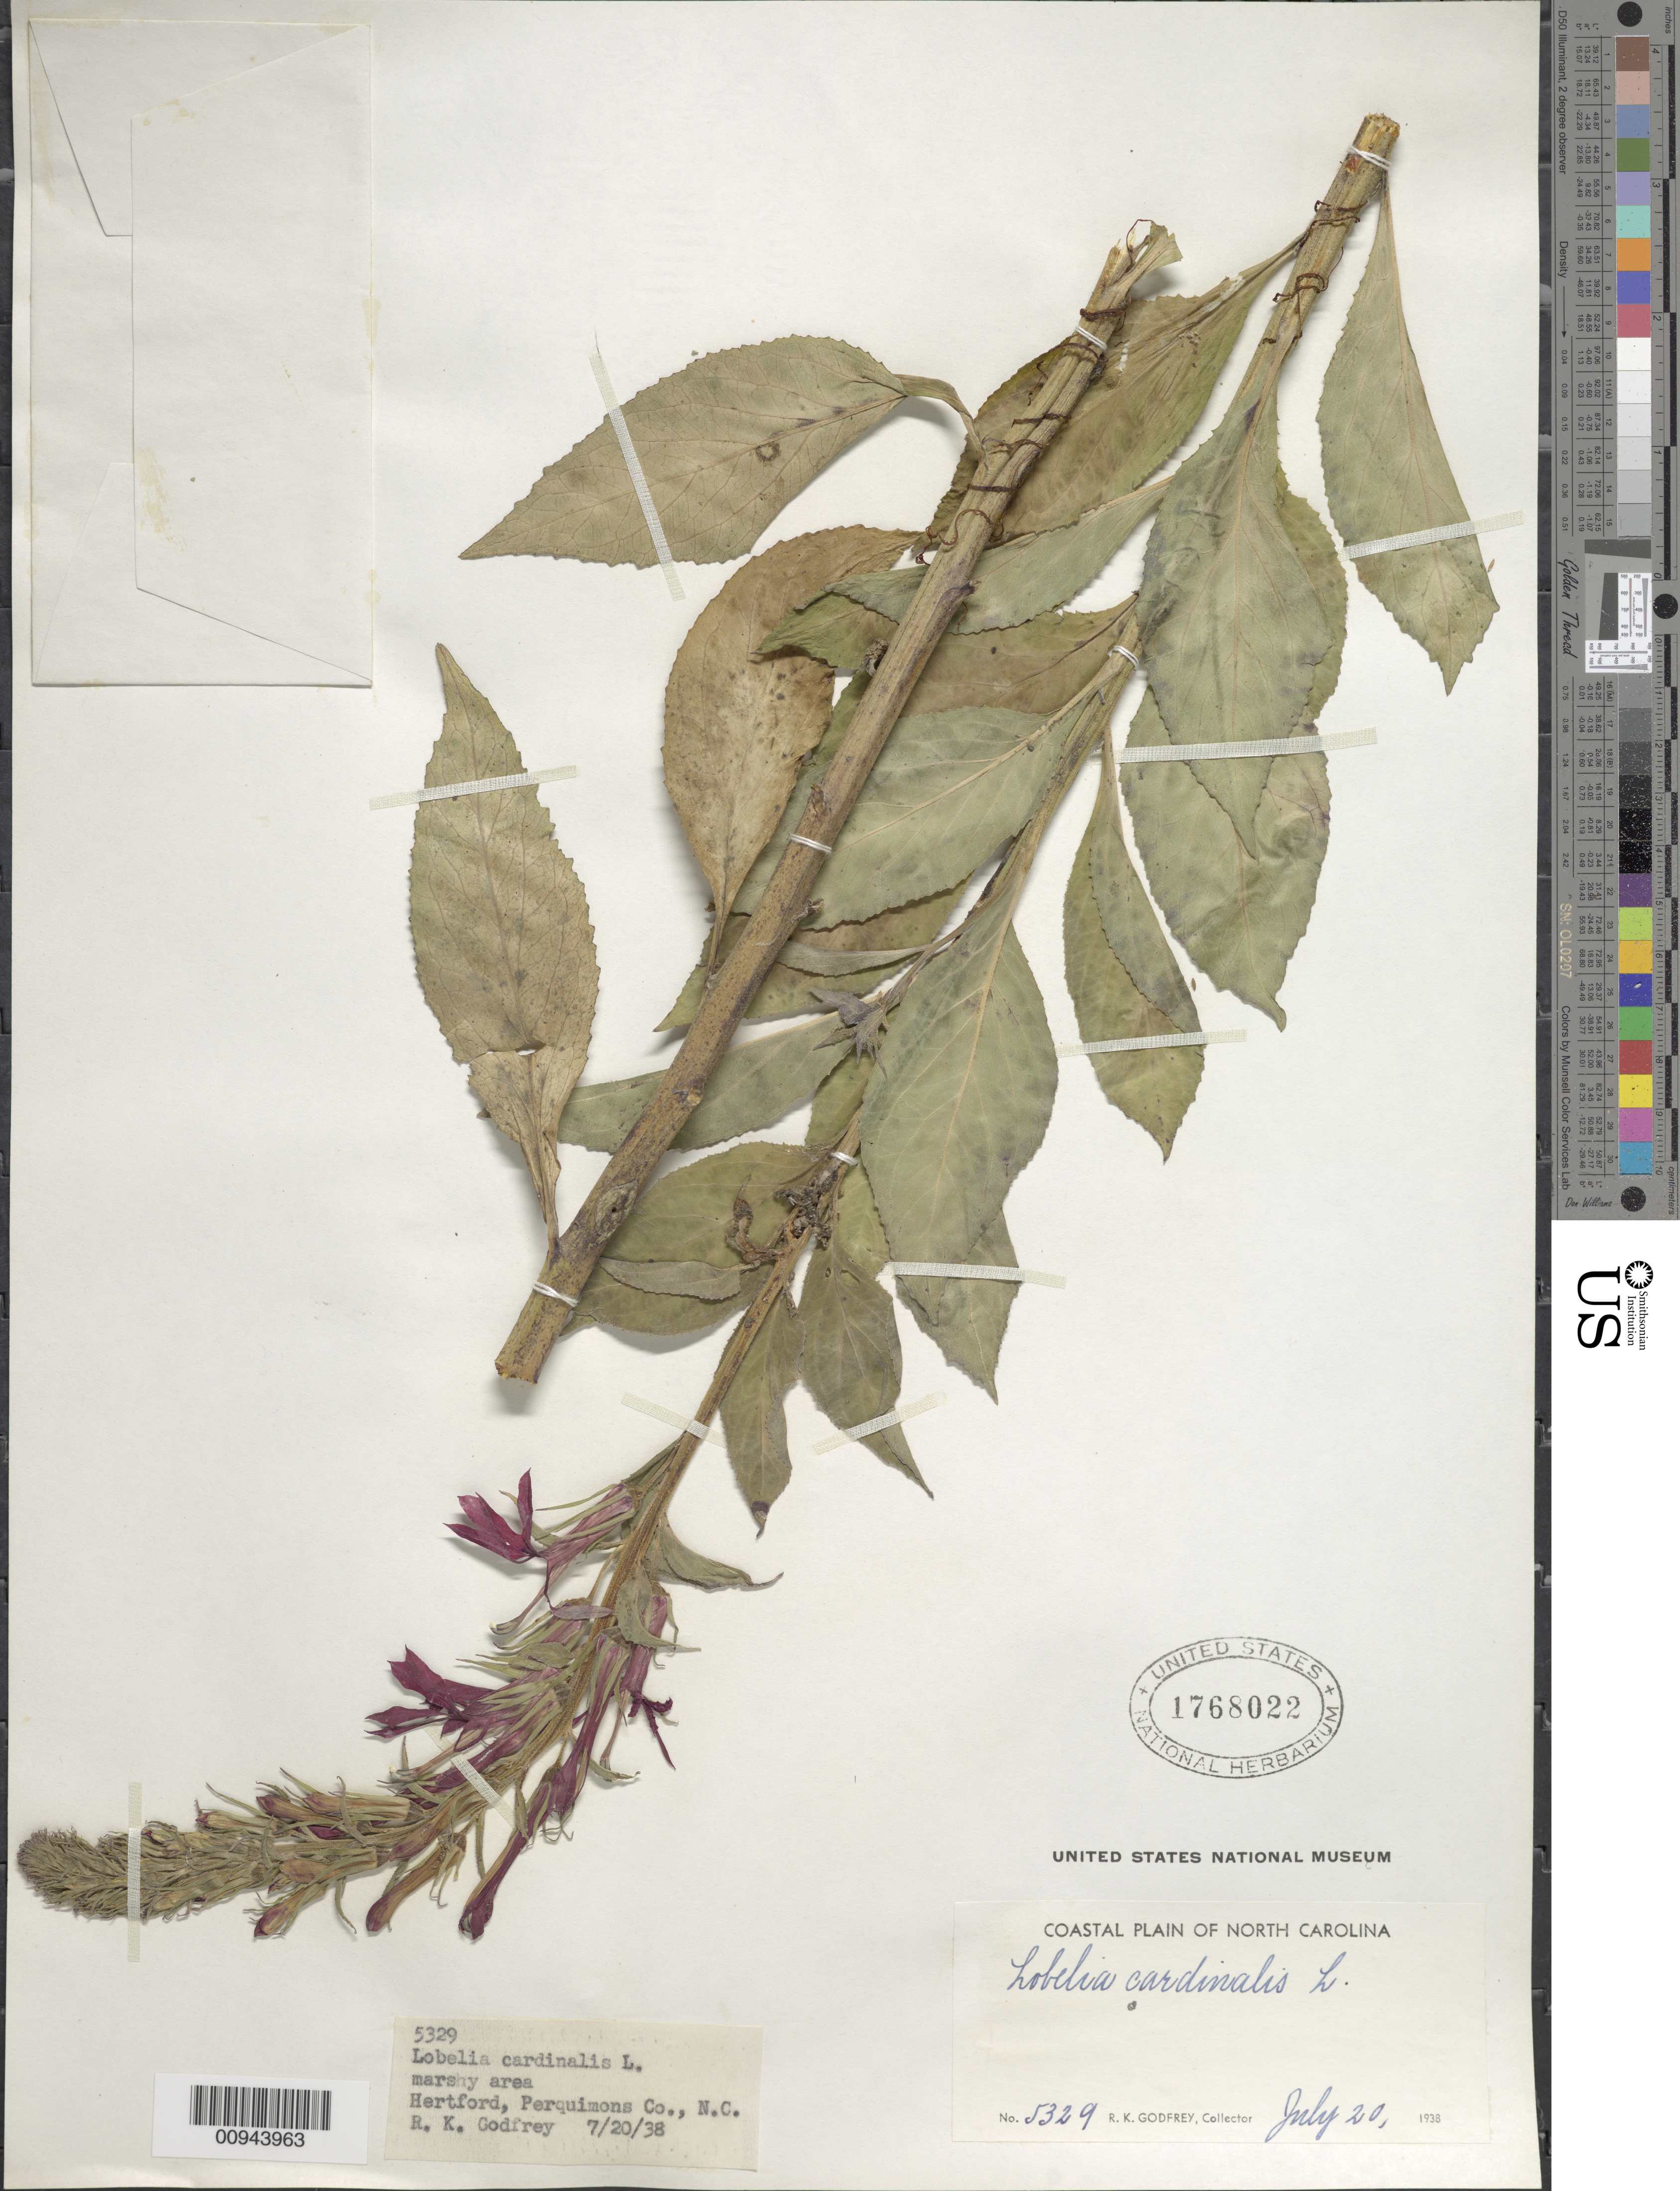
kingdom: Plantae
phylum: Tracheophyta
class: Magnoliopsida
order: Asterales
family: Campanulaceae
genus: Lobelia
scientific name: Lobelia cardinalis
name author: L.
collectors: R. K. Godfrey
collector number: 5329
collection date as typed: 20 Jul 1938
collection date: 1938-07-20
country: United States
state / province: North Carolina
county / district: Perquimons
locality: Hertford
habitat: marshy area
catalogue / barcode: US 1768022